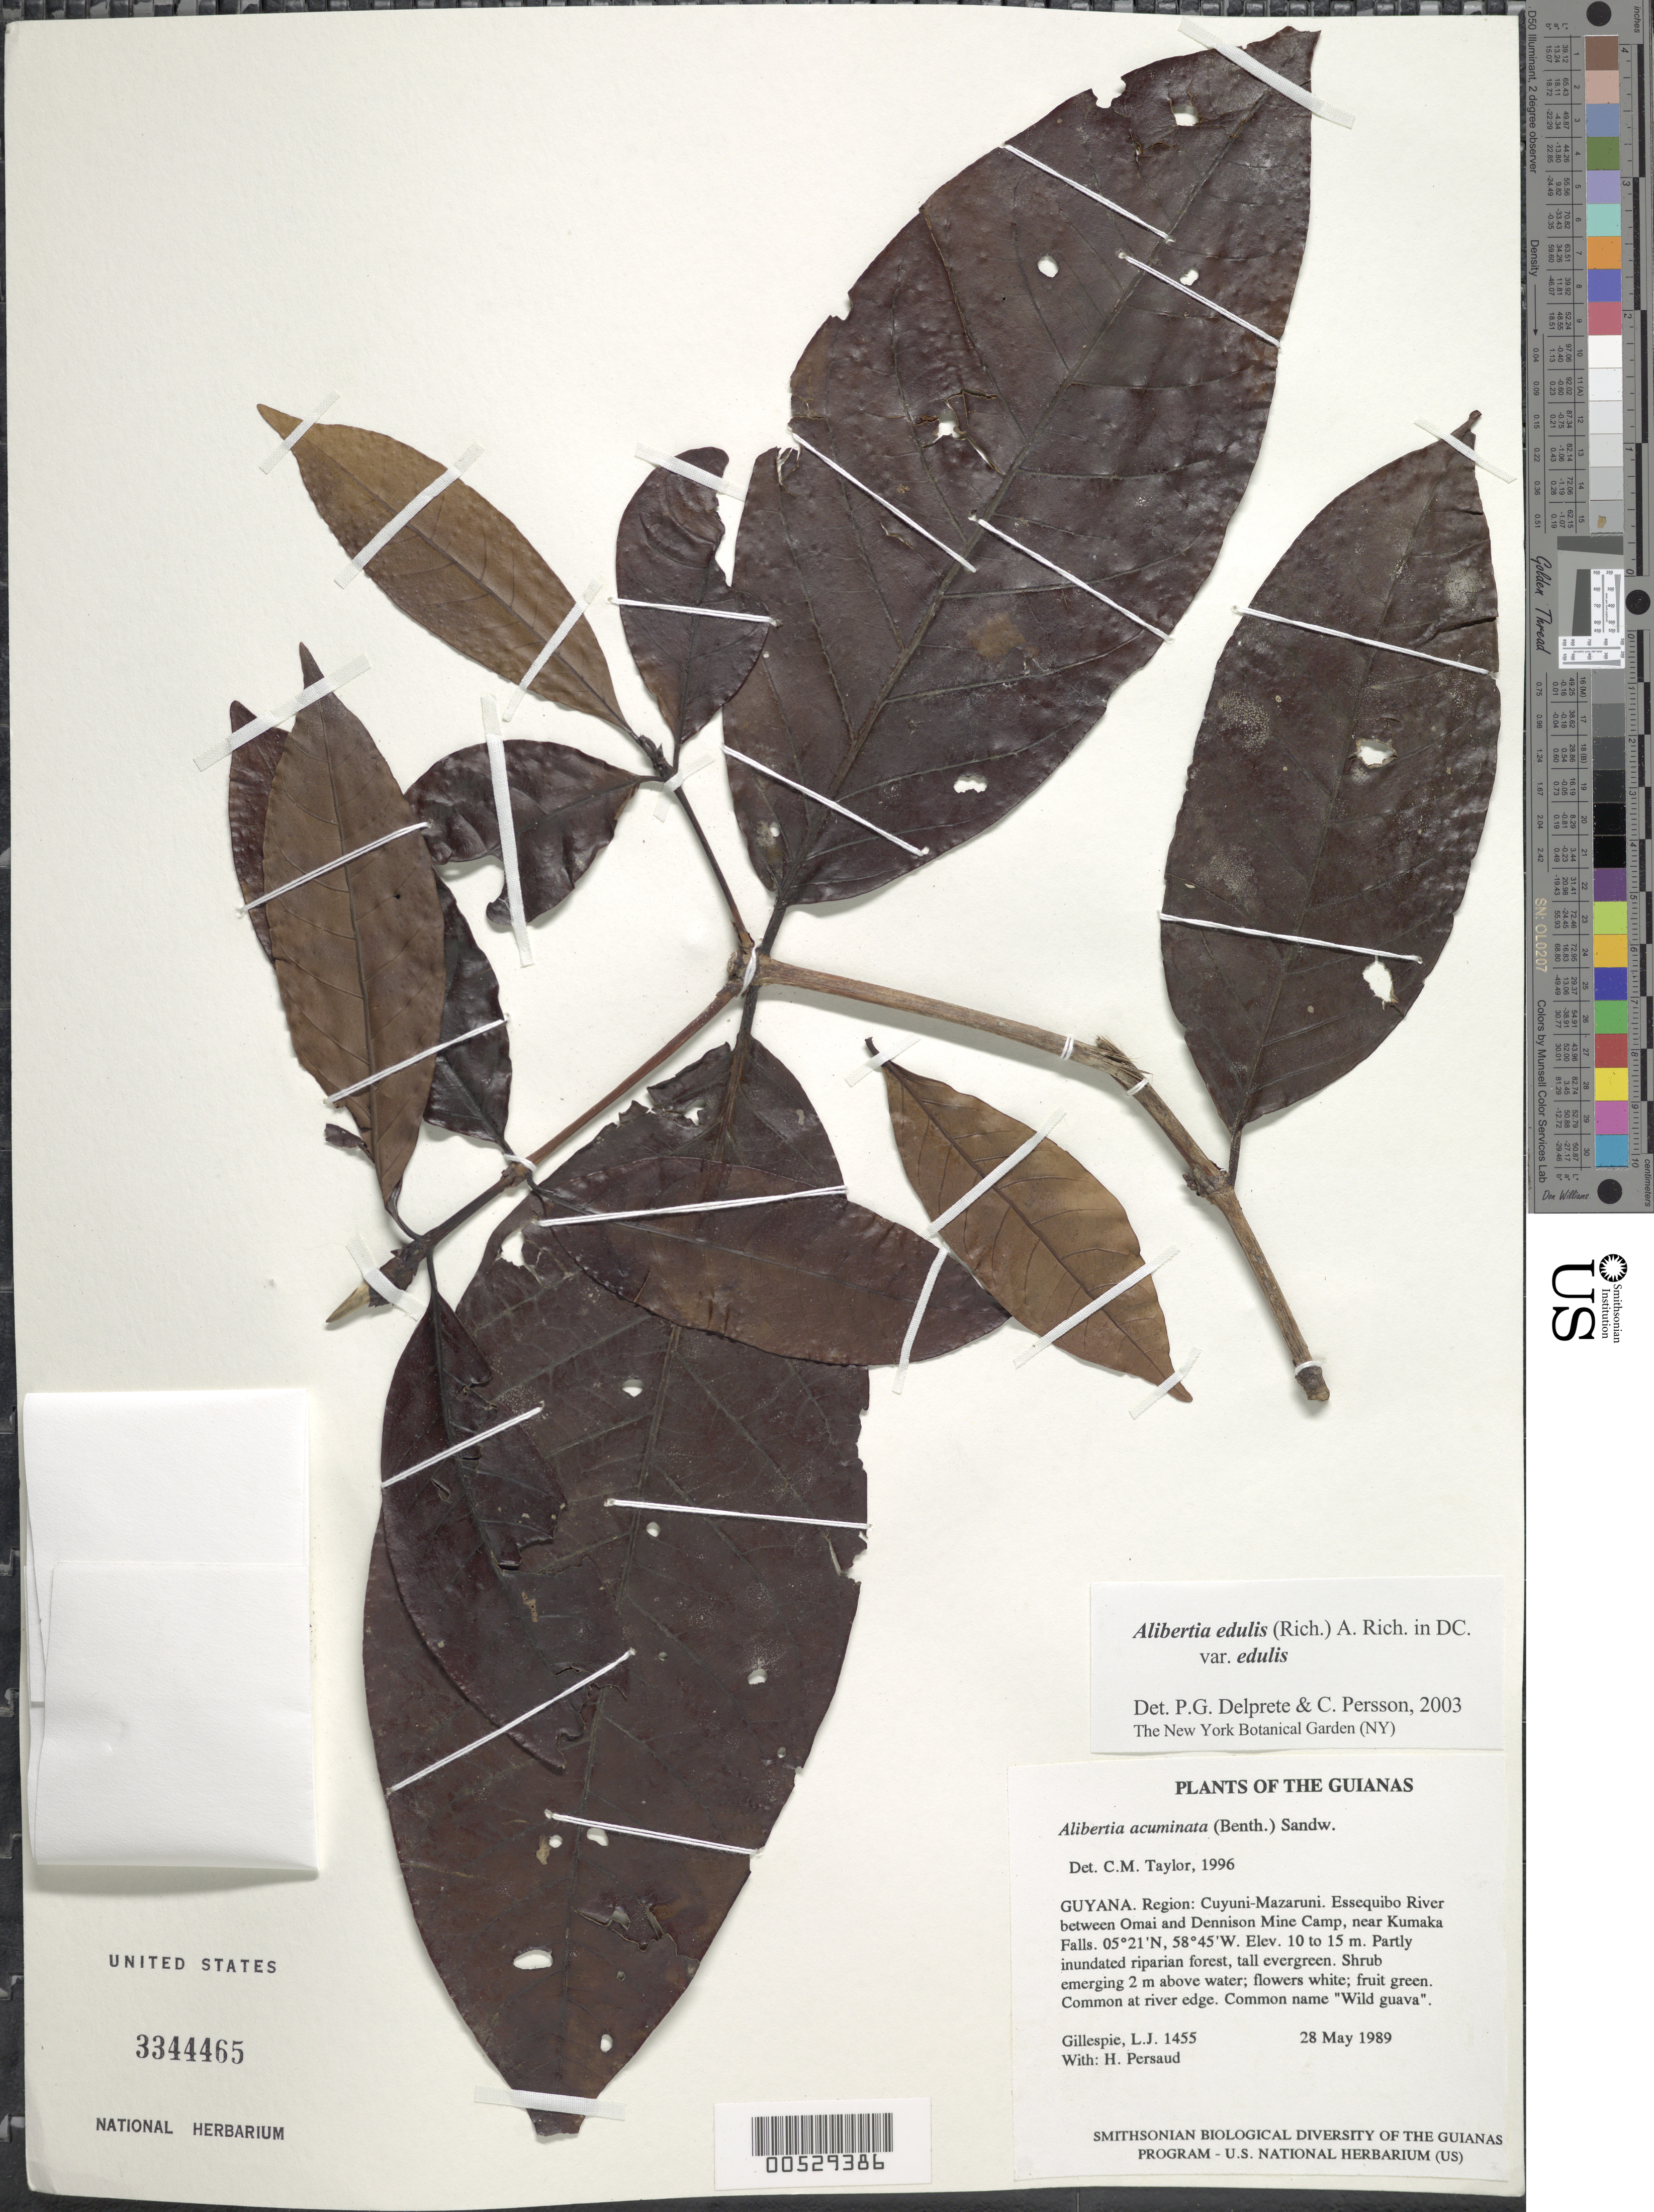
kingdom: Plantae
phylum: Tracheophyta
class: Magnoliopsida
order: Gentianales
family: Rubiaceae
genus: Alibertia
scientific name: Alibertia edulis var. edulis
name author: (Rich.) A. Rich. ex DC.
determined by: Delprete, P. G.; Persson, C. H.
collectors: L. J. Gillespie & H. Persaud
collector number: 1455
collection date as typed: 28 May 1989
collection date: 1989-05-28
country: Guyana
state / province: Cuyuni-Mazaruni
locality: Essequibo River between Omai and Dennison Mine Camp, near Kumaka Falls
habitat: Partly inundated riparian forest, tall evergreen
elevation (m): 10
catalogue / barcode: US 3344465